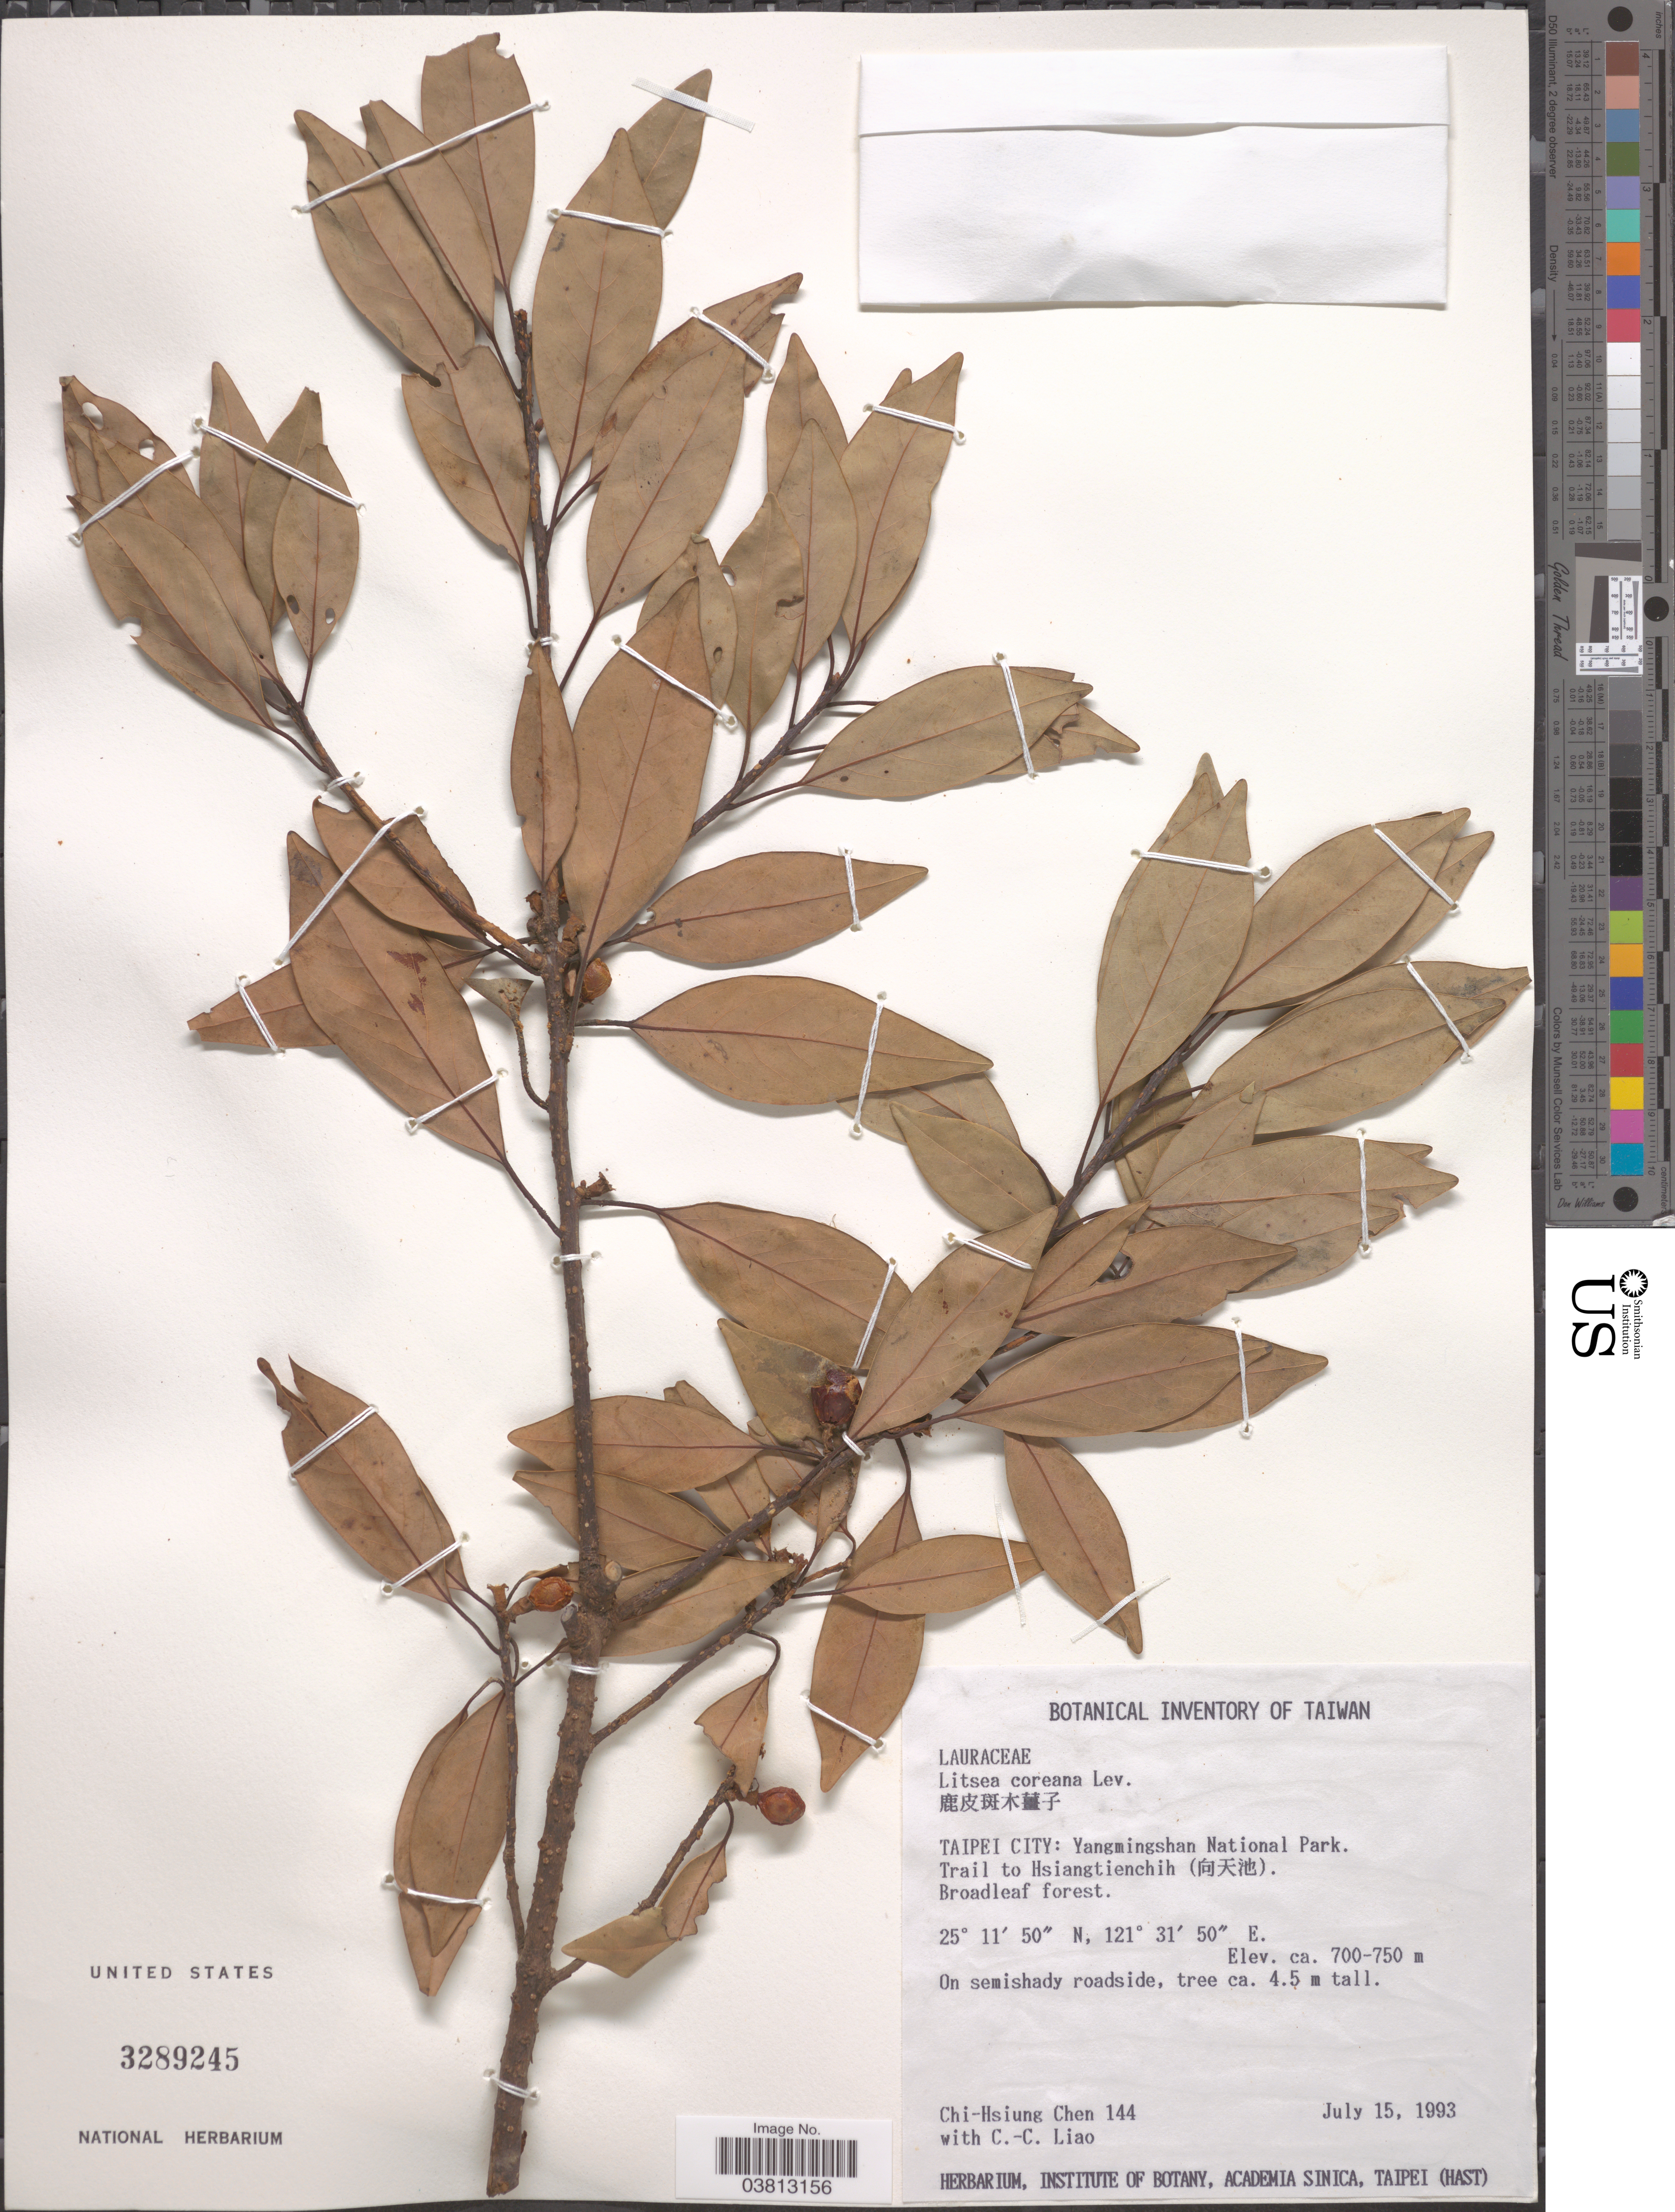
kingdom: Plantae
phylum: Tracheophyta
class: Magnoliopsida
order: Laurales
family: Lauraceae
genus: Litsea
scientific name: Litsea coreana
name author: H. Lév.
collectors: C.-H. Chen & C. Liao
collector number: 144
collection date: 1993-07-15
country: Taiwan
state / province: Taipei City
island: Taiwan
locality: Taipei City: Yangmingshan National Park. Trail to Hsiangtienchih (X).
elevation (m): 700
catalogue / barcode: US 3289245